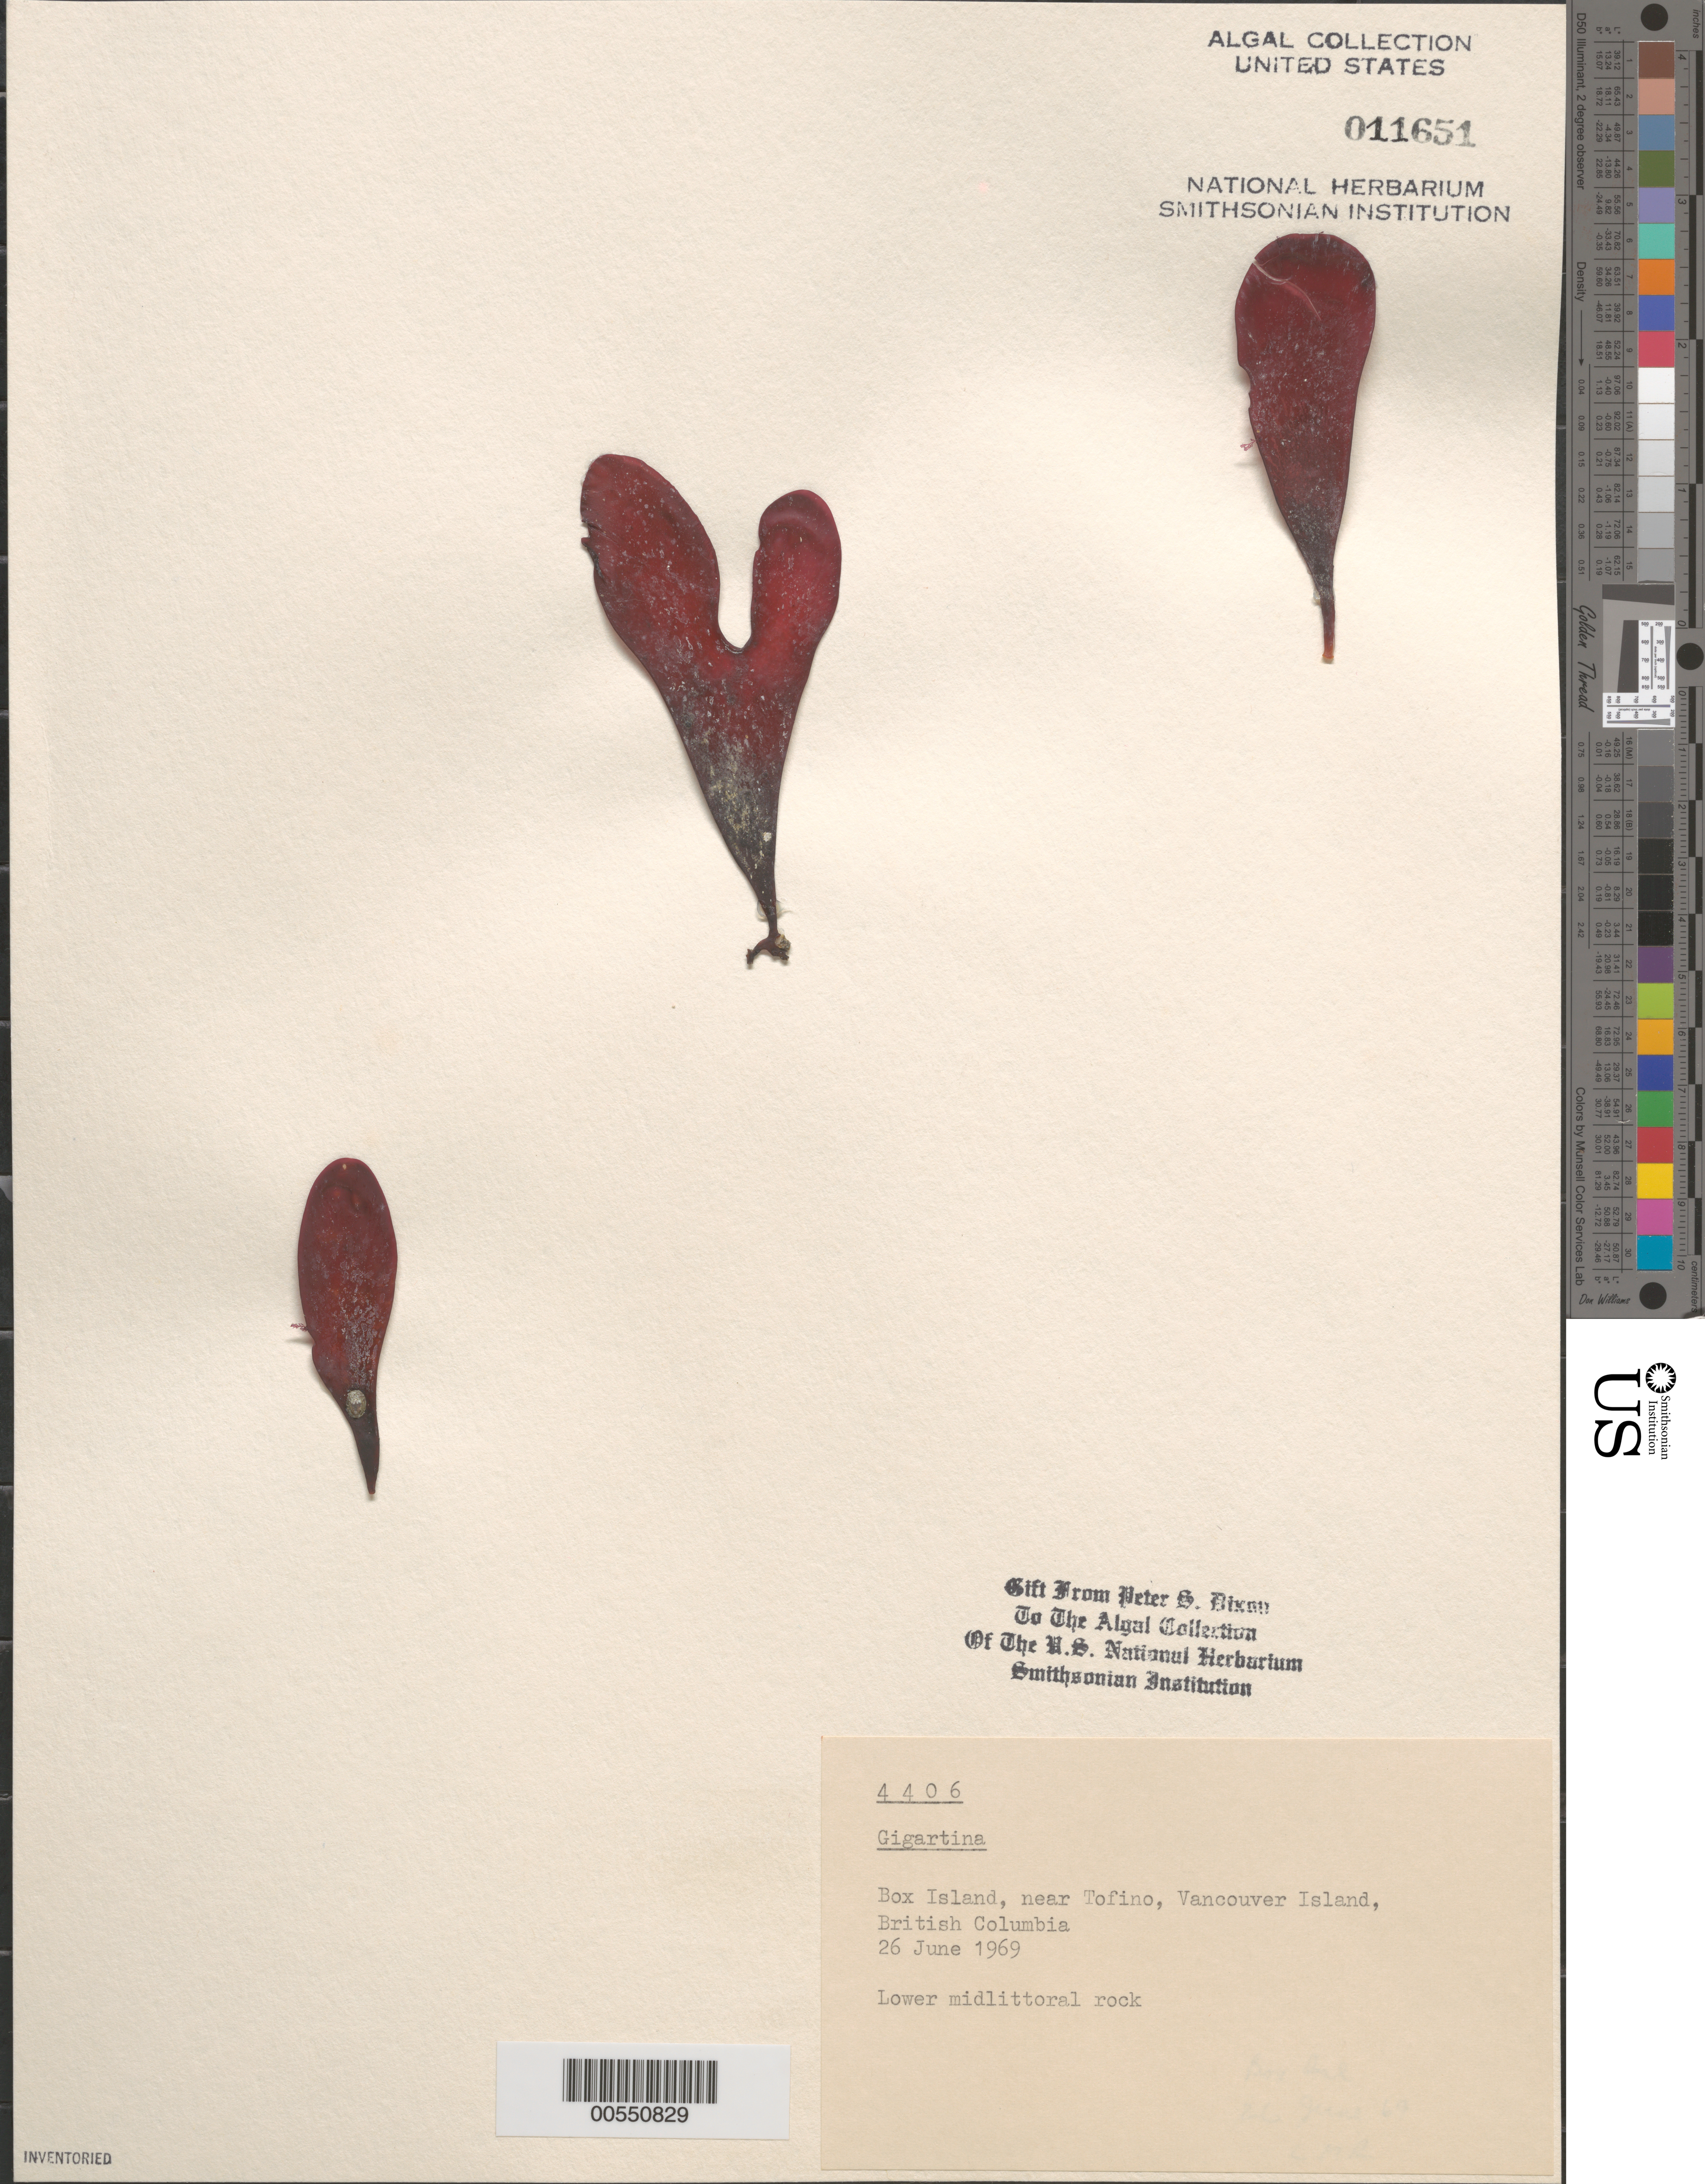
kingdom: Plantae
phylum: Rhodophyta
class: Florideophyceae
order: Gigartinales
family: Gigartinaceae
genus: Gigartina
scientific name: Gigartina sp.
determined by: Dixon, P. S.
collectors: P. S. Dixon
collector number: PSD 4406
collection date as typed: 26 Jun 1969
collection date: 1969-06-26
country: Canada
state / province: British Columbia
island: Box Island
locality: Near Tofino, Vancouver Island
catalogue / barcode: US 11651